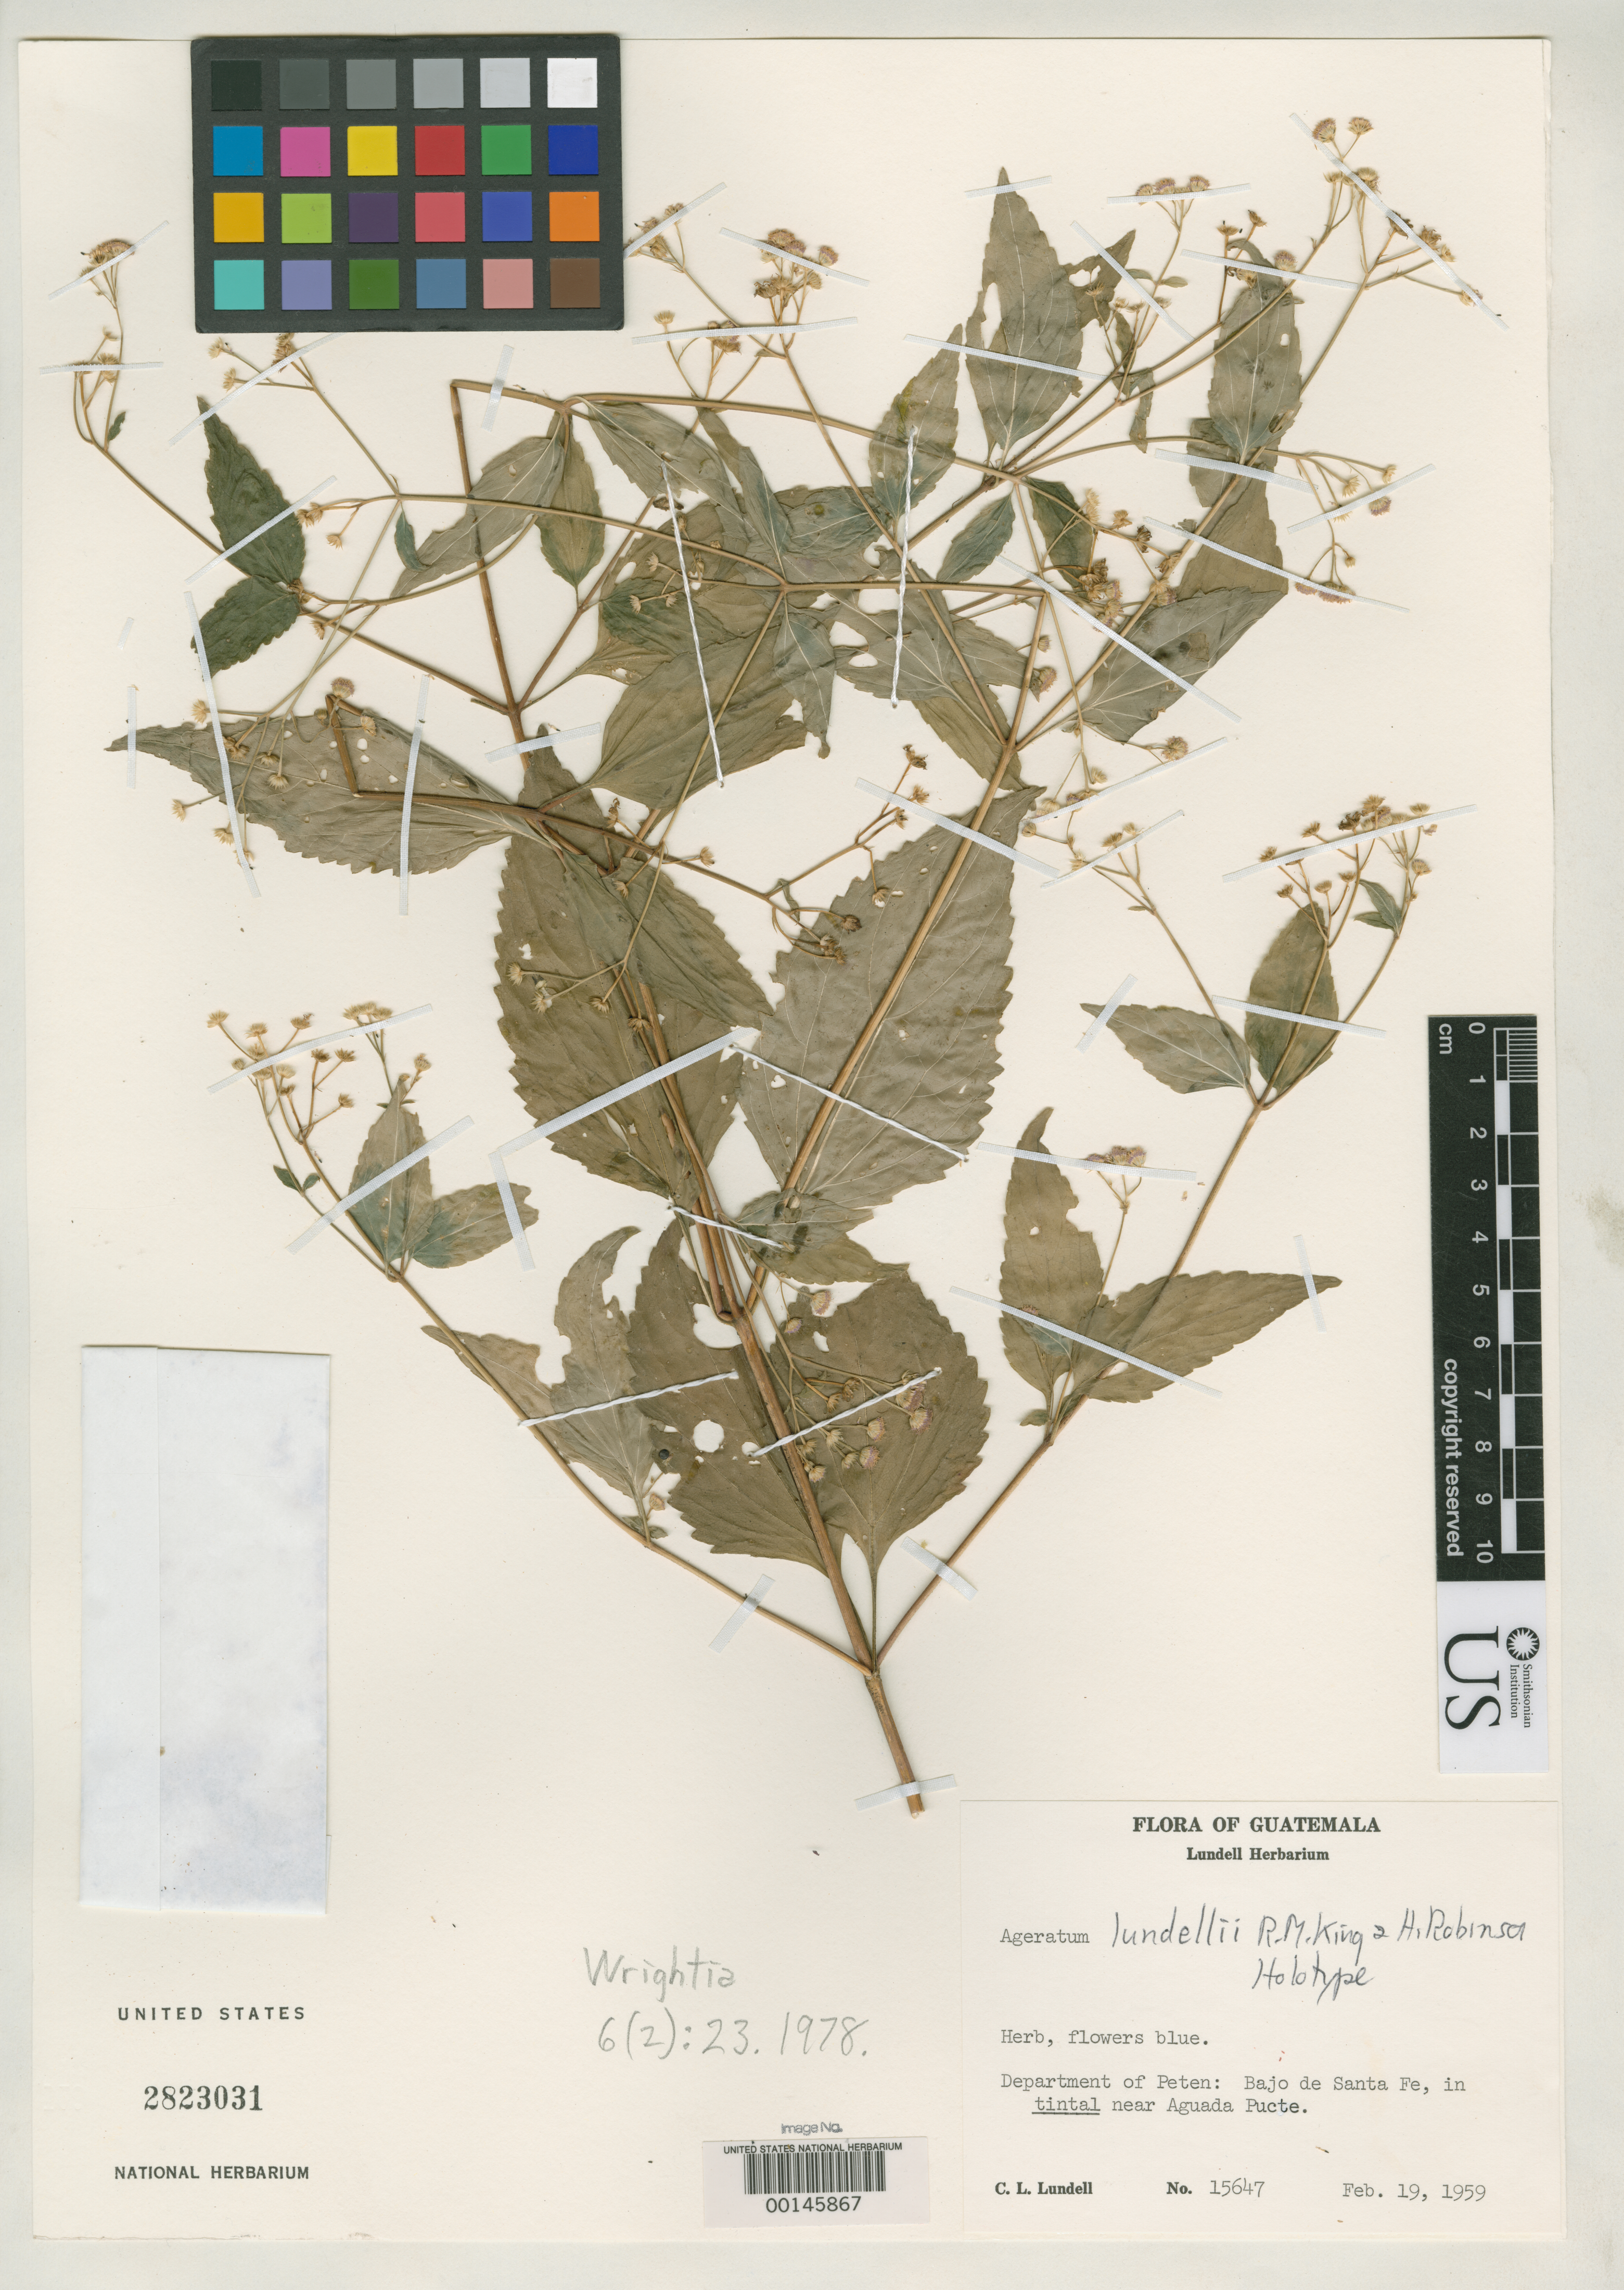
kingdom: Plantae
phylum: Tracheophyta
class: Magnoliopsida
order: Asterales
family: Asteraceae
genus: Ageratum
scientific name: Ageratum lundellii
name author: R.M. King & H. Rob.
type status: Holotype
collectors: C. L. Lundell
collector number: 15647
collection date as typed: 19 Feb 1959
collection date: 1959-02-19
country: Guatemala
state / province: El Petén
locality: Bajo de Santa Fe, near Aguada Pucte.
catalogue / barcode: US 2823031